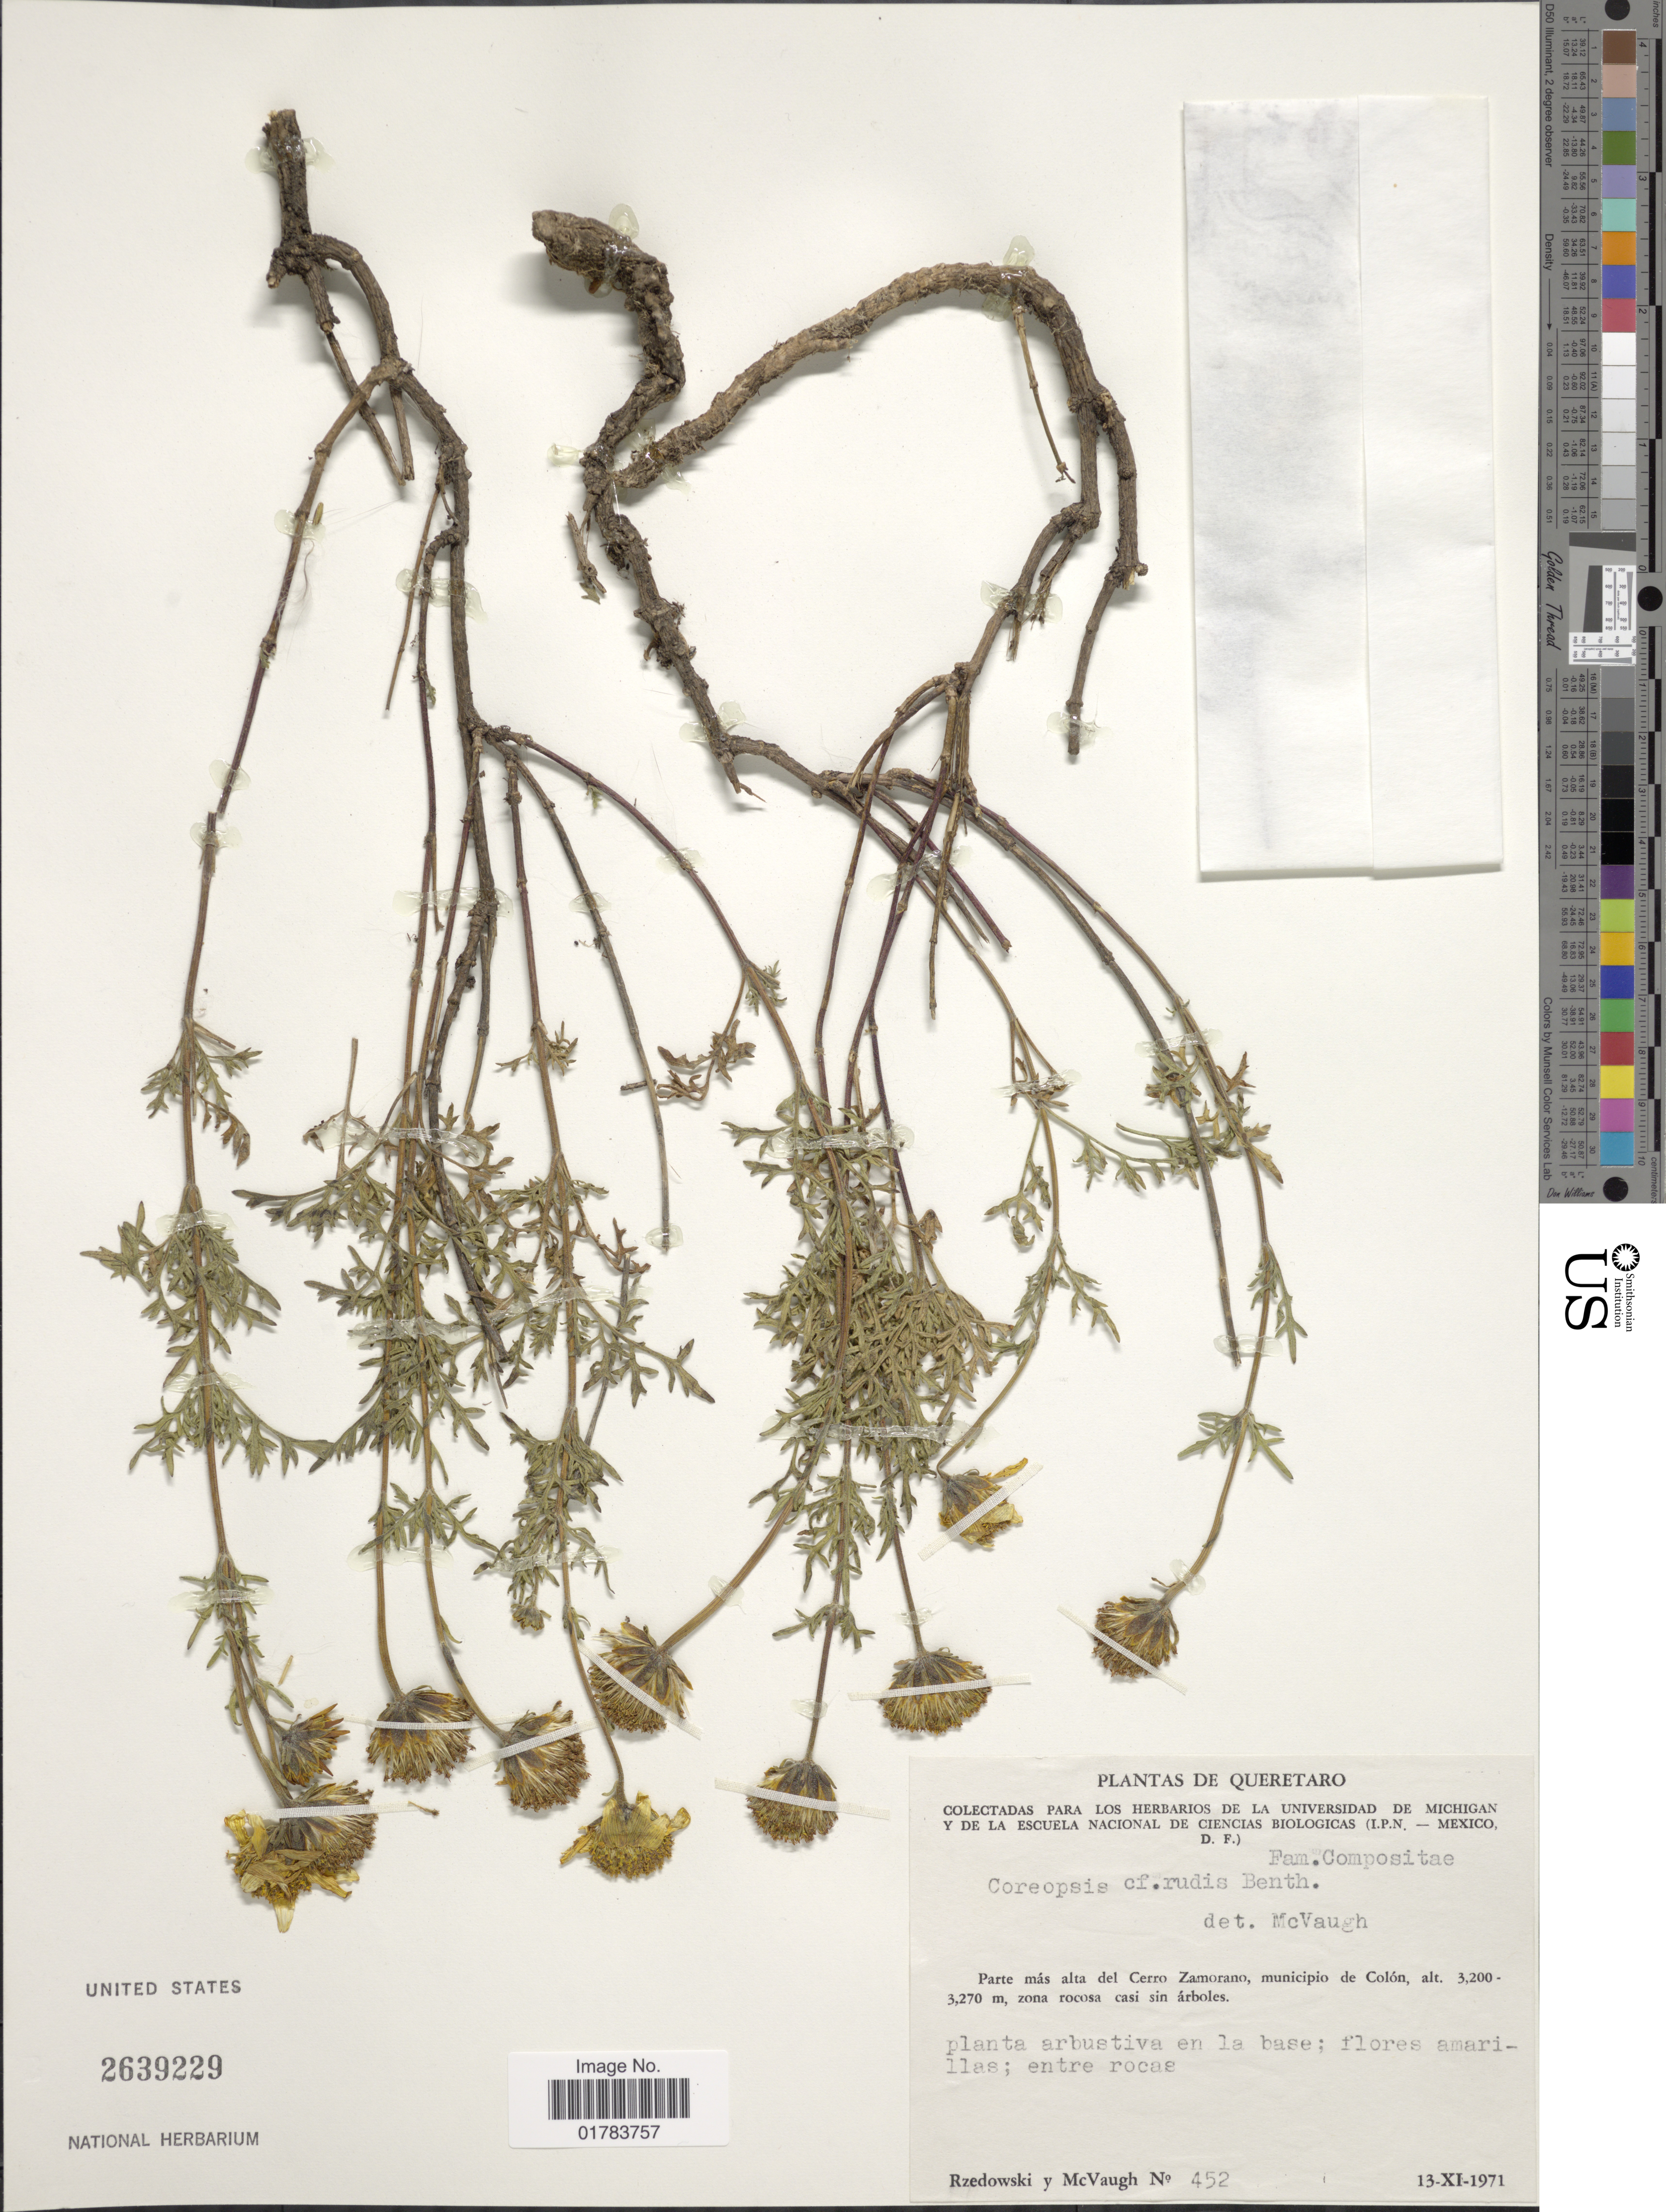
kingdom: Plantae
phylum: Tracheophyta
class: Magnoliopsida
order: Asterales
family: Asteraceae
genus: Coreopsis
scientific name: Coreopsis rudis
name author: (Benth.) Hemsl.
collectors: Rzedwoski & McVaugh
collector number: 452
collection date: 1971-11-13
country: Mexico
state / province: Querétaro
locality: Parte mas alta del Cerro Zamorano, municipio de Colon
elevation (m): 3270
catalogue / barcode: US 2639229